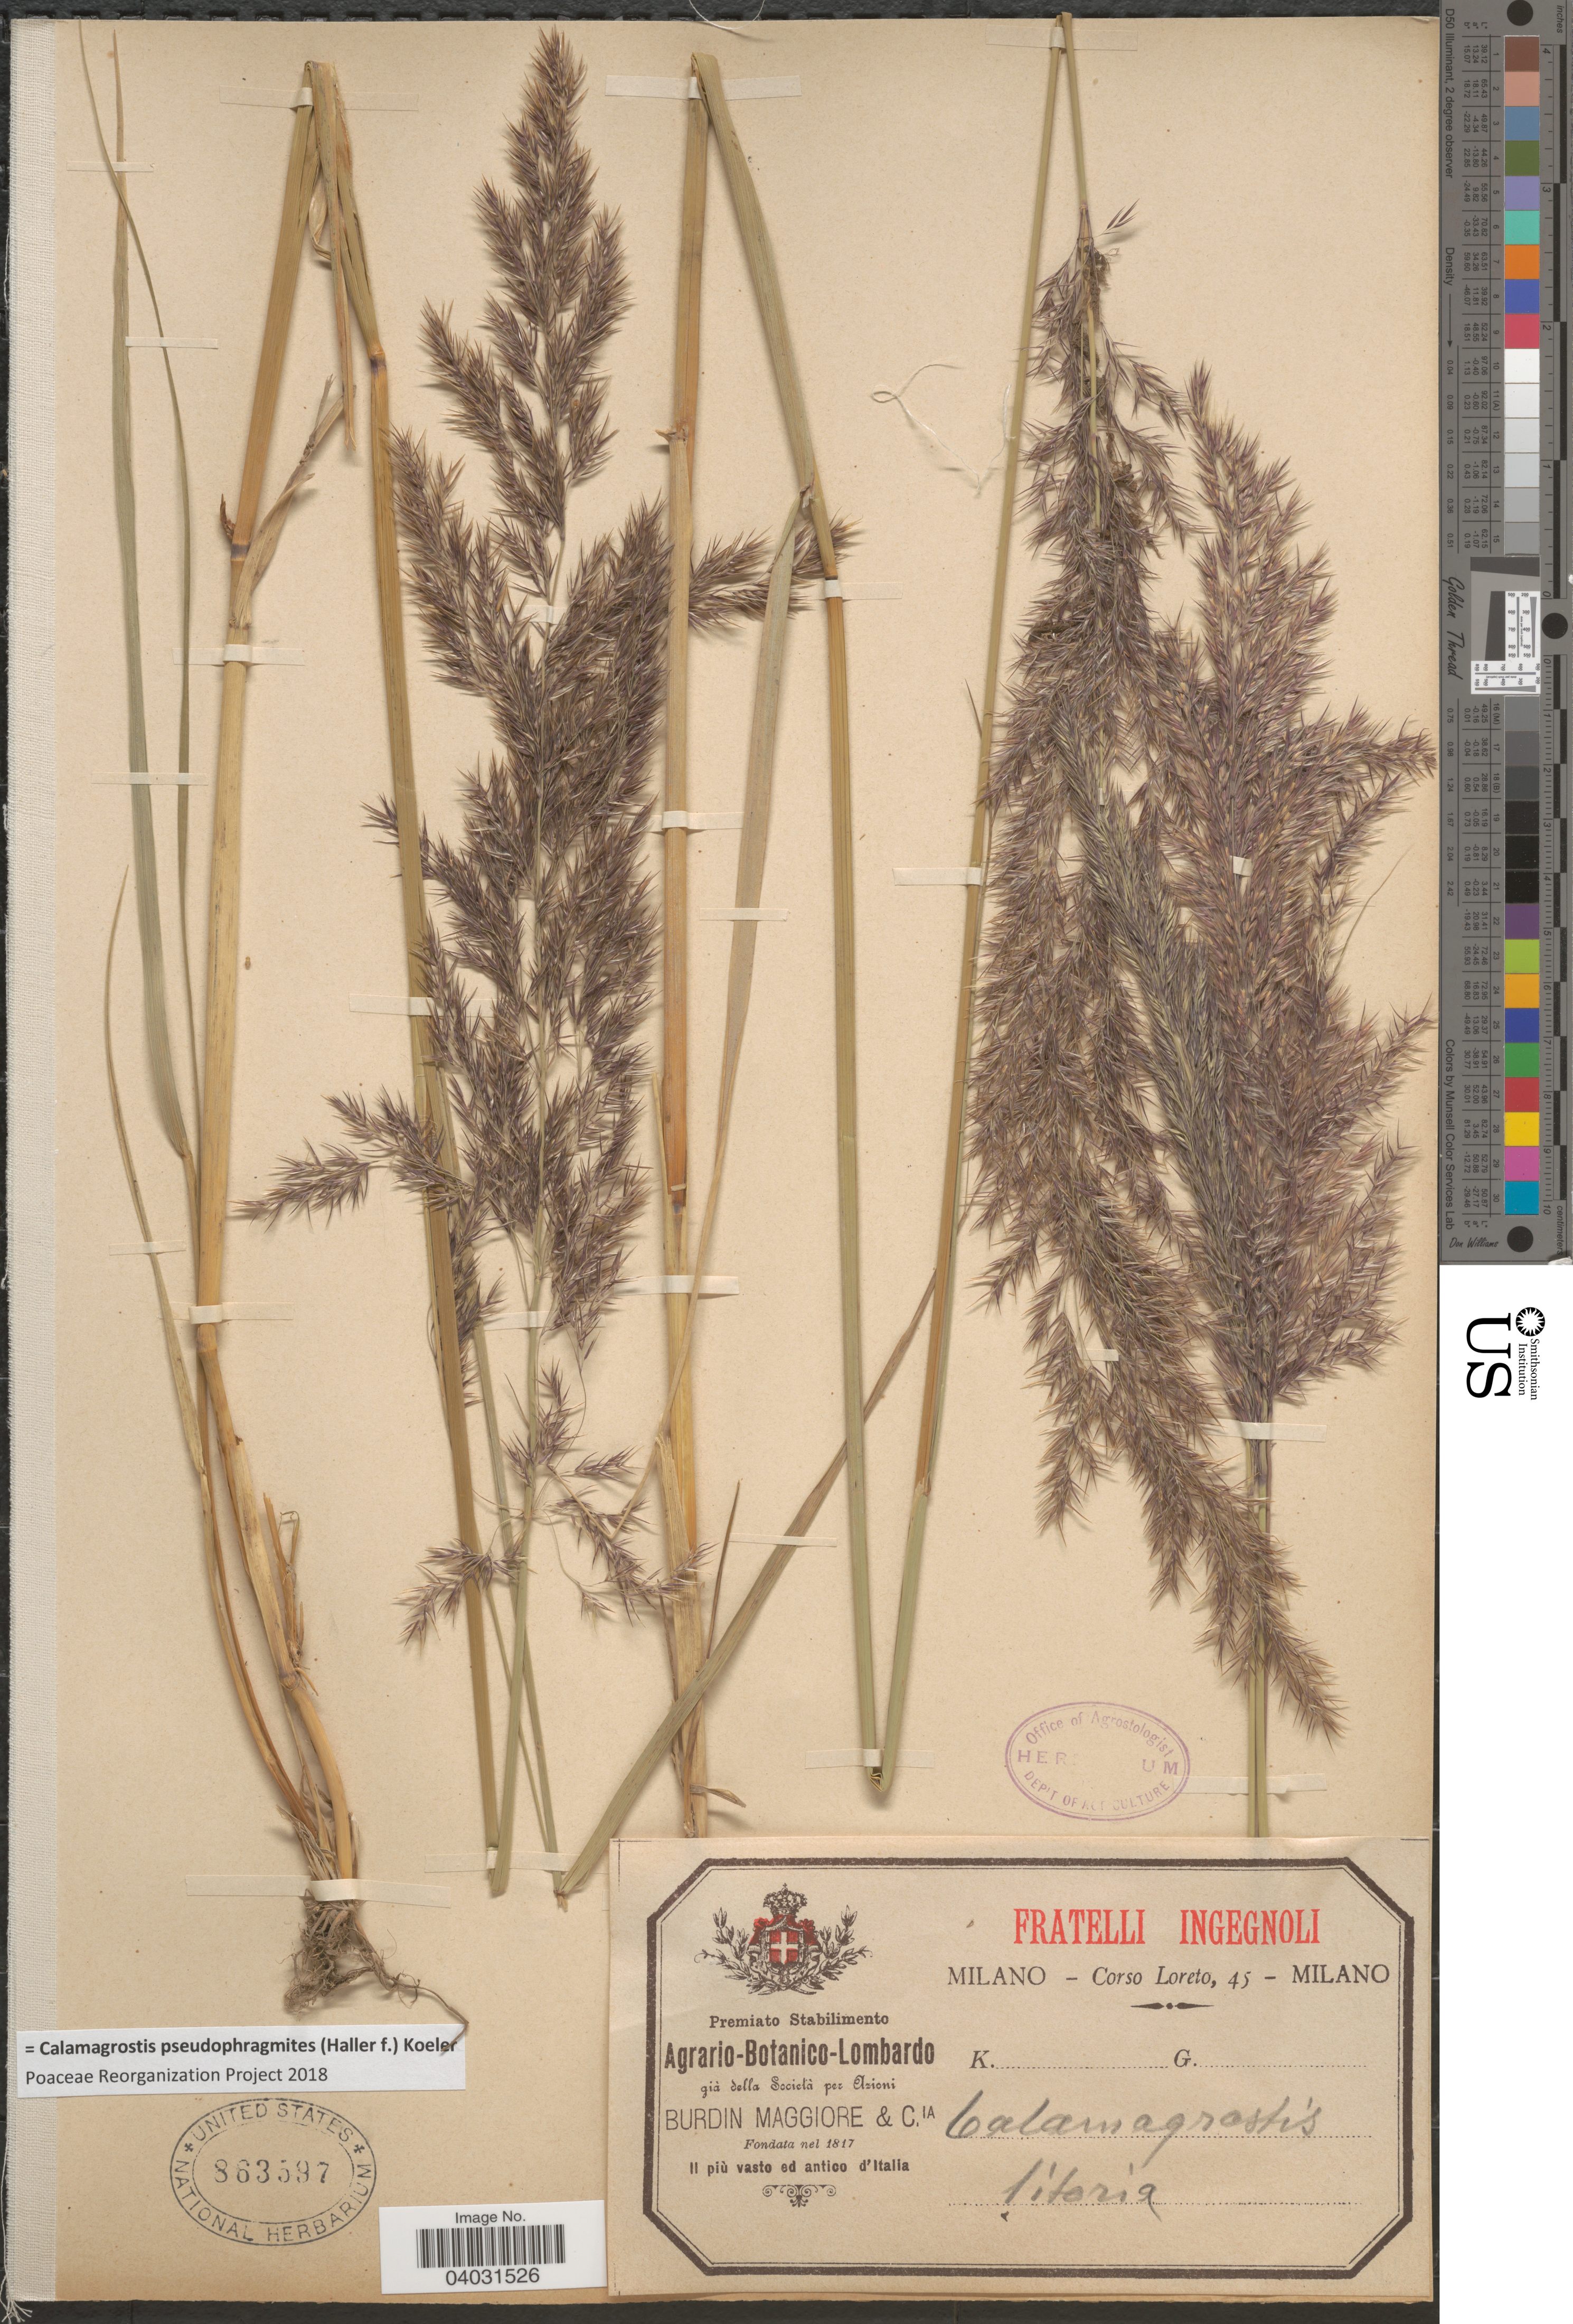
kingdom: Plantae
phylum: Tracheophyta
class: Liliopsida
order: Poales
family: Poaceae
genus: Calamagrostis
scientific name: Calamagrostis pseudophragmites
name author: (Haller f.) Koeler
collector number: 45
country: Italy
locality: Il più vasto ed antico d' Italia. Corso Loreto.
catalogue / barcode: US 863597